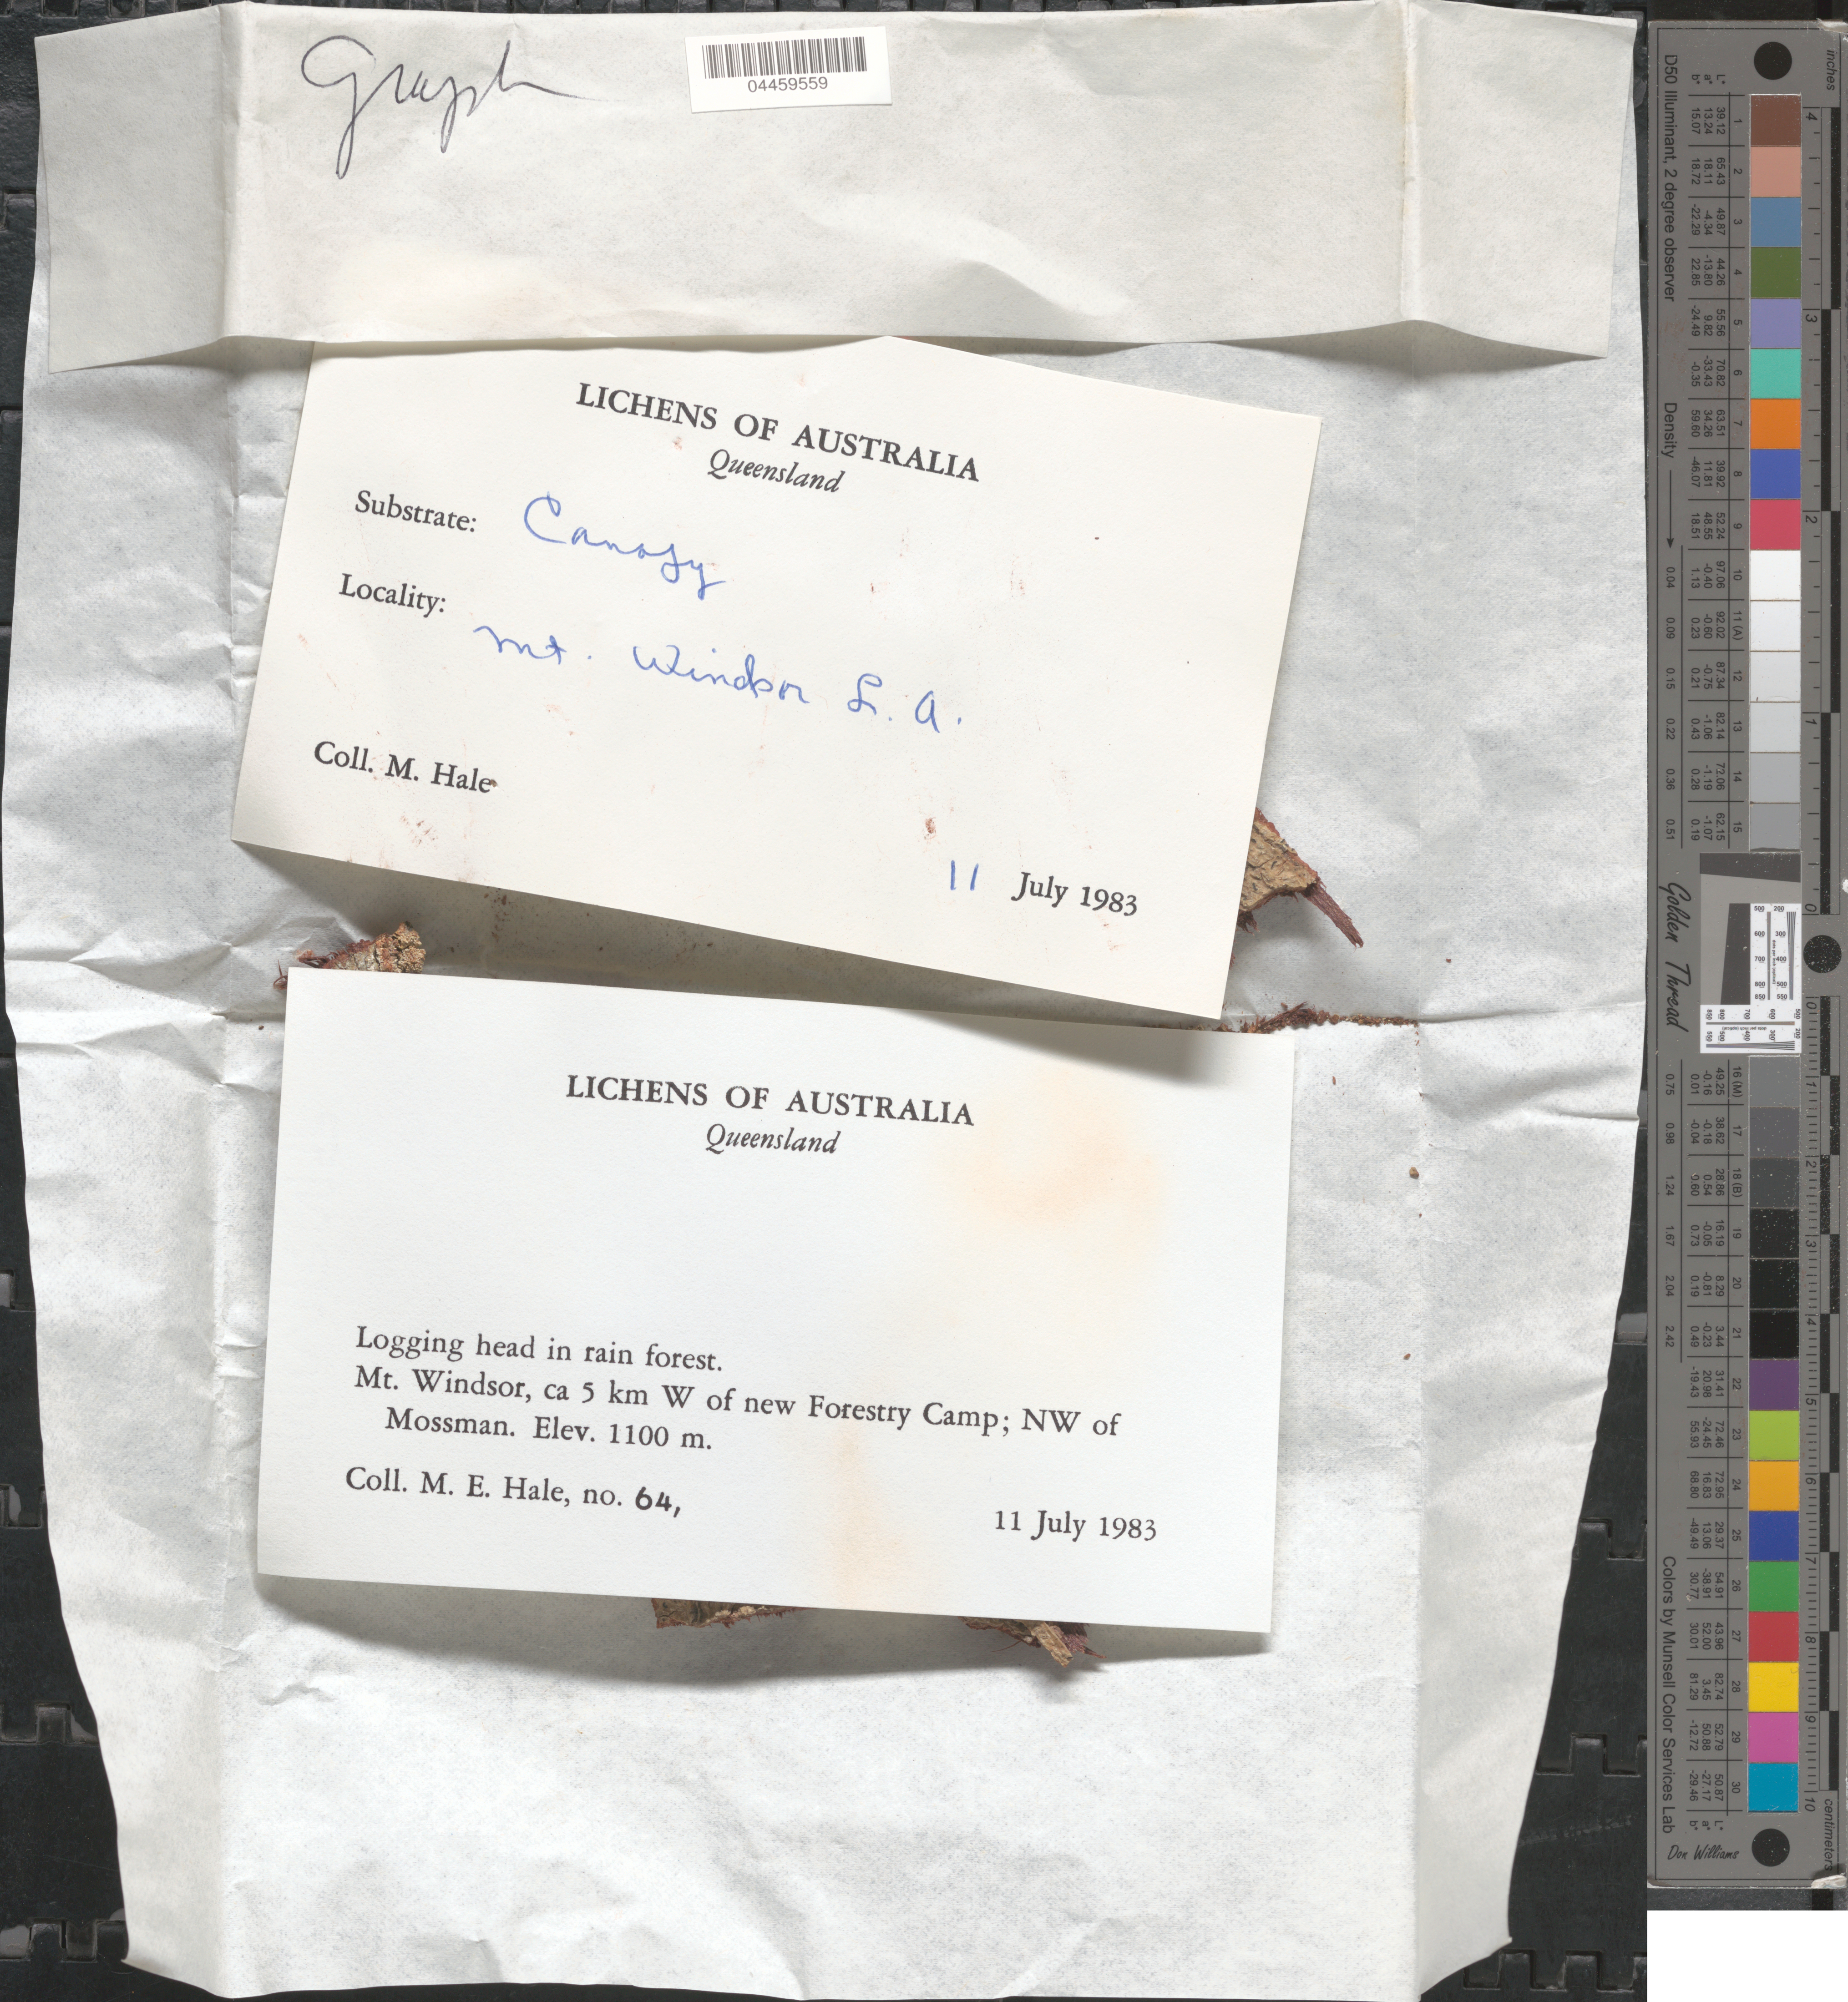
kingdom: Fungi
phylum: Ascomycota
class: Lecanoromycetes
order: Ostropales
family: Graphidaceae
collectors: M. Hale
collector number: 64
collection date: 1983-07-11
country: Australia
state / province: Queensland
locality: Mt. Windsor, ca 5 km W of new Forestry Camp; NW of Mossman.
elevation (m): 1100